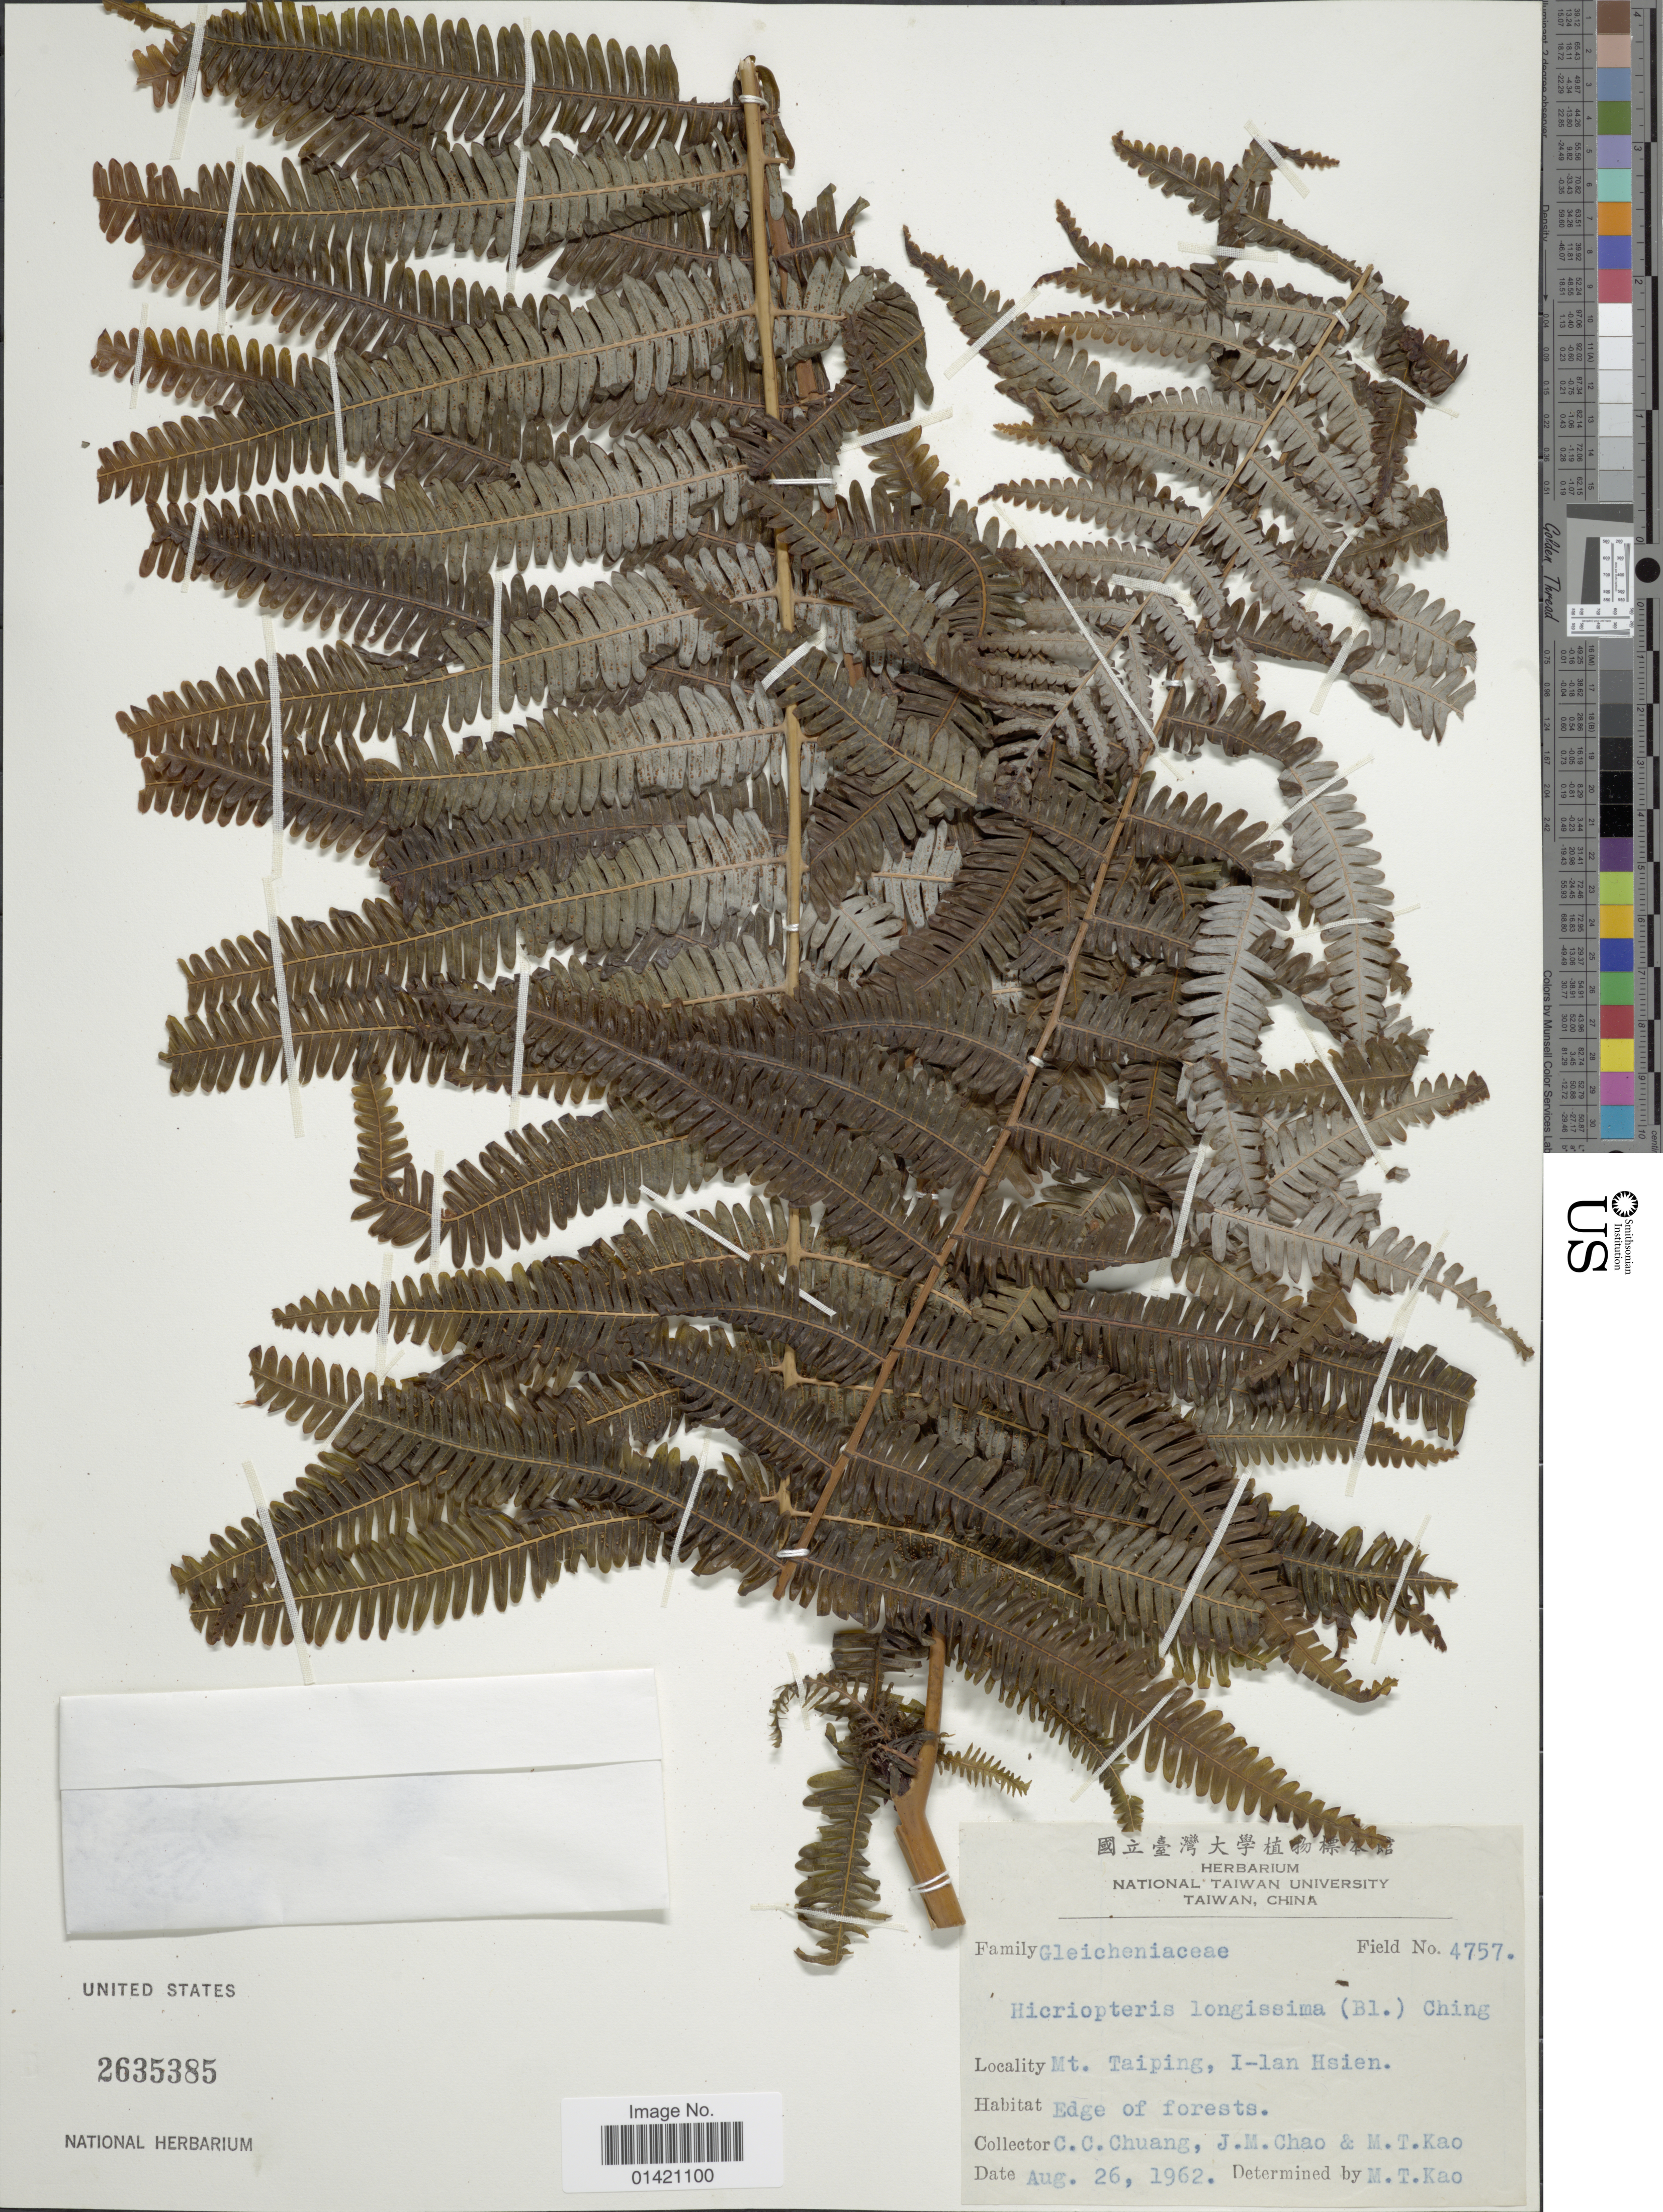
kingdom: Plantae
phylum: Tracheophyta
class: Polypodiopsida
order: Gleicheniales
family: Gleicheniaceae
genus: Diplopterygium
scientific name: Diplopterygium longissimum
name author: (Blume) Nakai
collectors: C. C. Chuang, J. Chao & M. T. Kao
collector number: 4757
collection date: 1962-08-26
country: Taiwan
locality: Mt. Taiping, I-ian Hsien.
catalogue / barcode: US 2635385